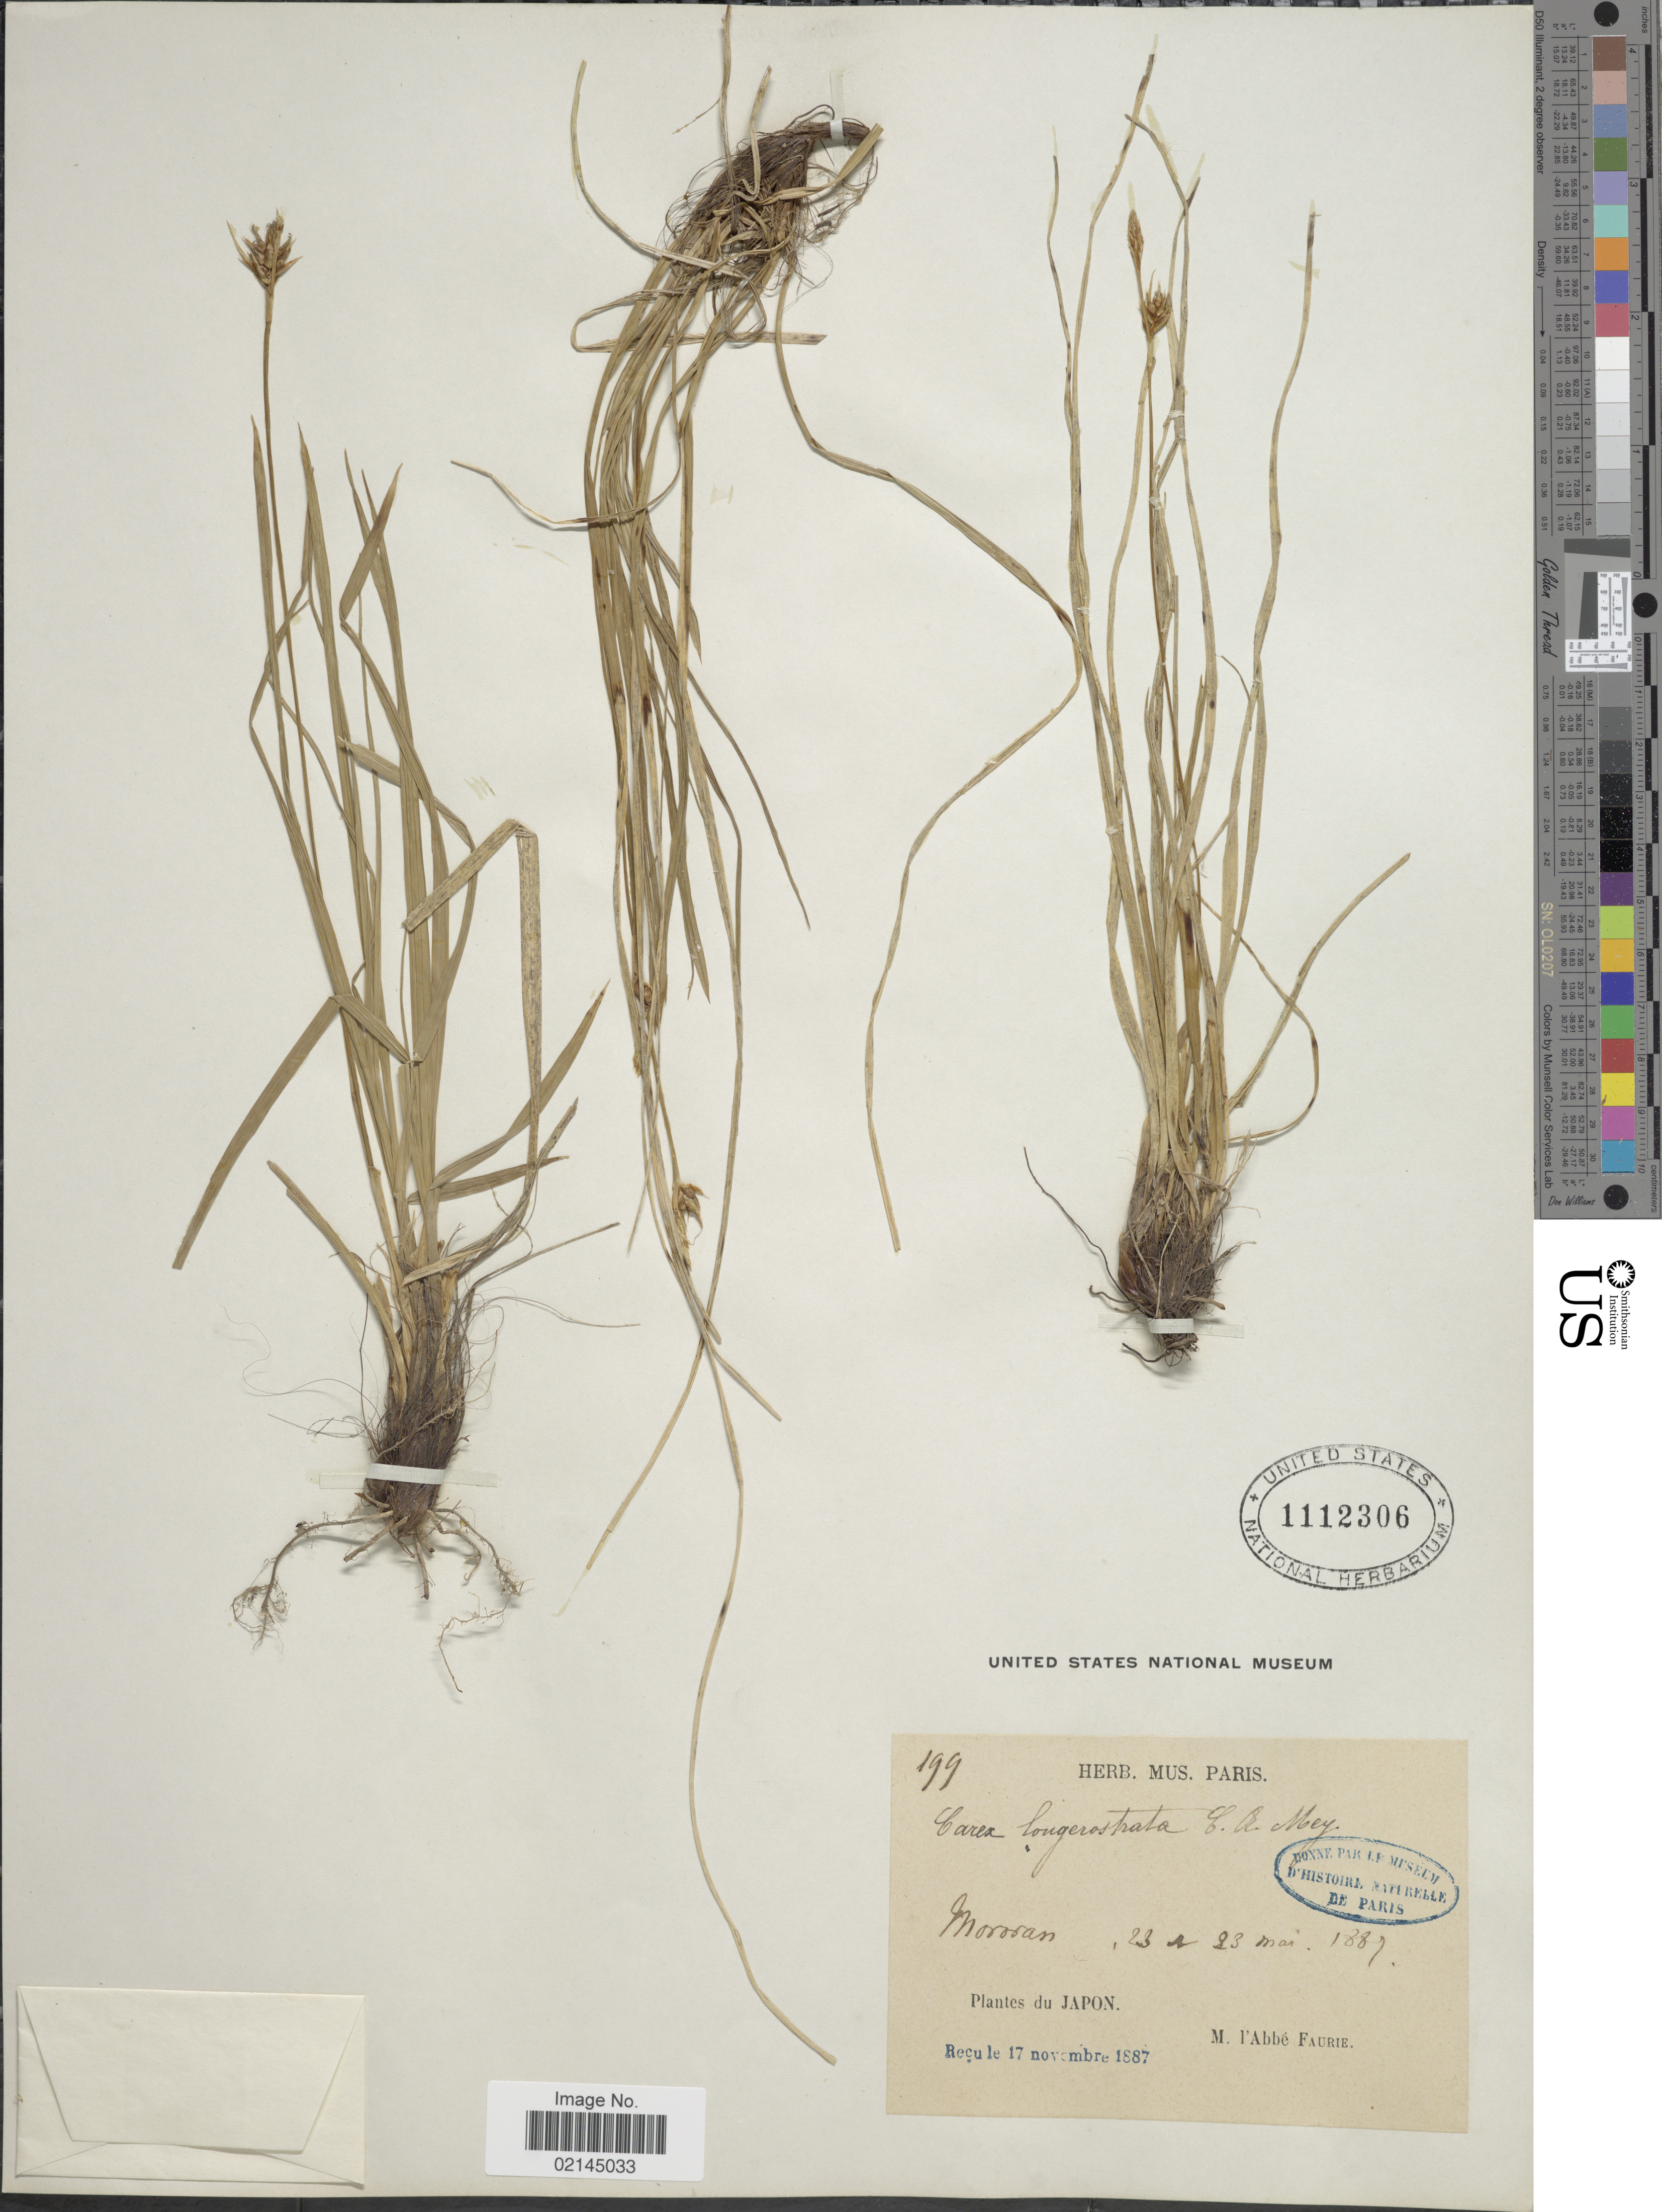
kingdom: Plantae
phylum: Tracheophyta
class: Liliopsida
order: Poales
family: Cyperaceae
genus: Carex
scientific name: Carex longerostrata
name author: C.A. Mey.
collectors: U. Faurie & -. Faurie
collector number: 199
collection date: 1887-05-23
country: Japan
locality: Maroran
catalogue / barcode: US 1112306